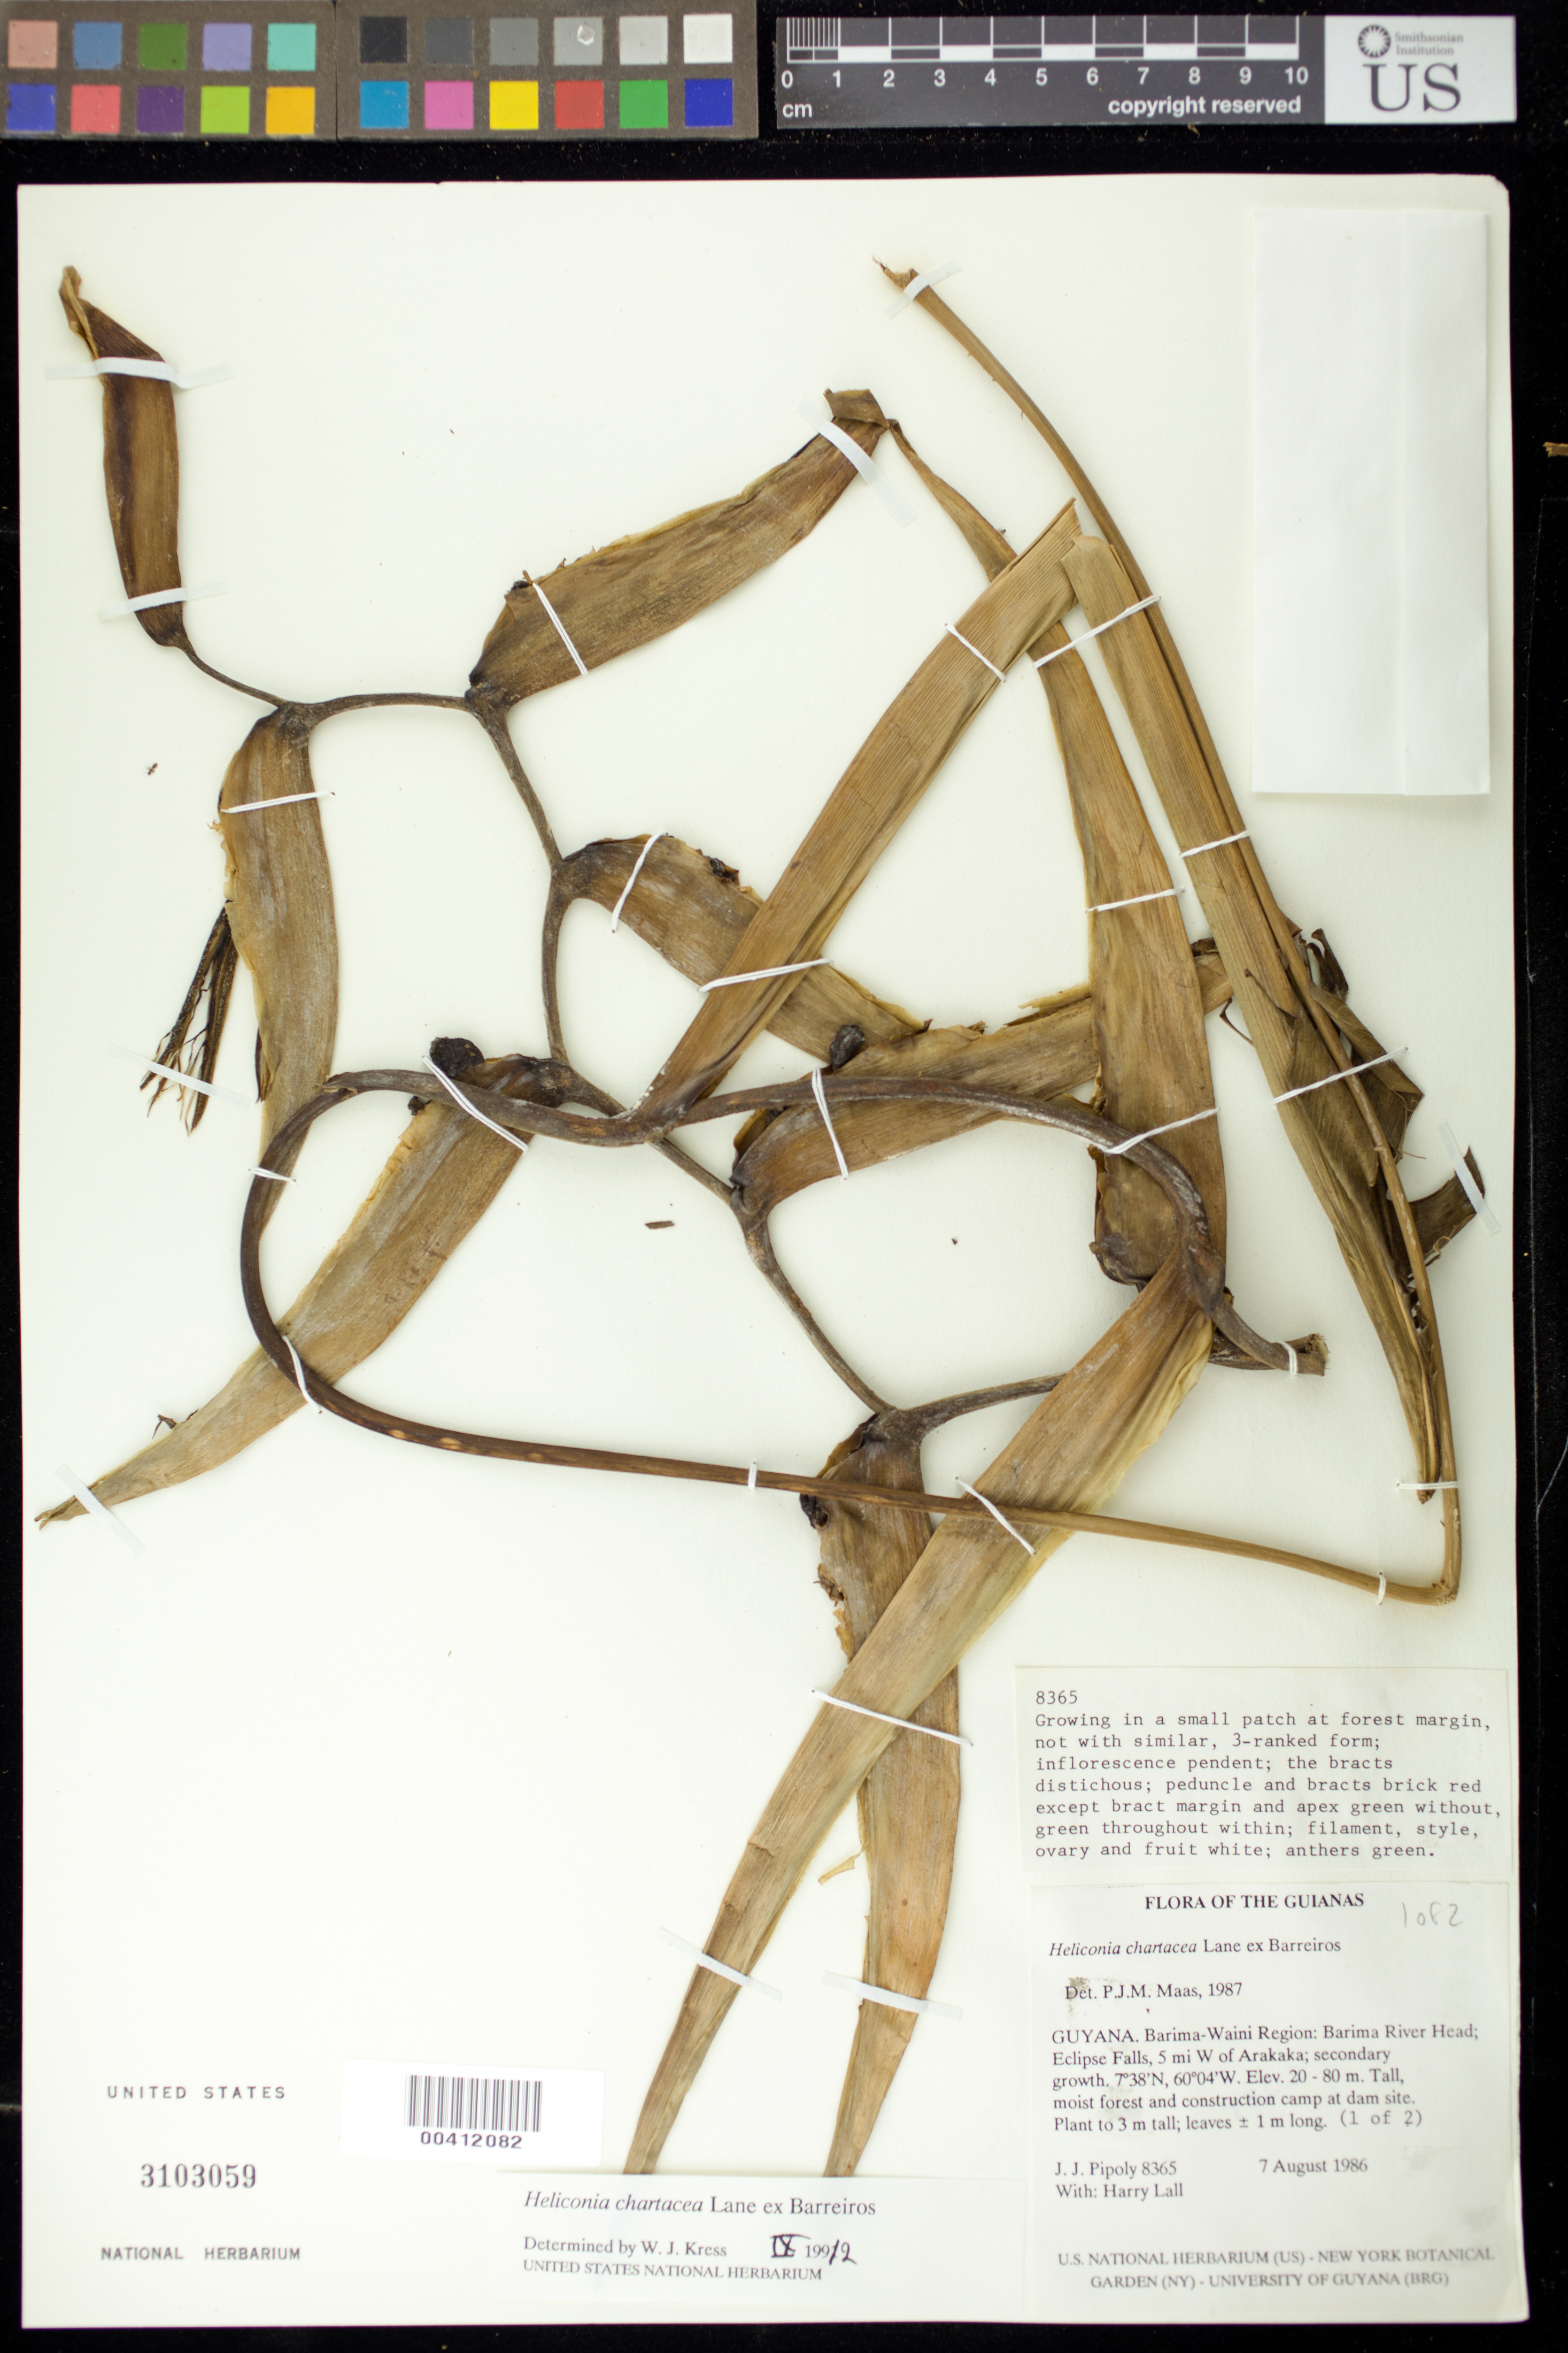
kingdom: Plantae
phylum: Tracheophyta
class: Liliopsida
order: Zingiberales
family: Heliconiaceae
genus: Heliconia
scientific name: Heliconia chartacea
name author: Lane ex Barreiros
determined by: Kress, W. J., (US), Smithsonian Institution - National Museum of Natural History (UNITED STATES)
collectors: J. J. Pipoly & H. Lall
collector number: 8365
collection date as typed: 07 Aug 1986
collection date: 1986-08-07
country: Guyana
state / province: Barima-Waini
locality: Barima river head, eclipse falls, 5 mi w of arakaka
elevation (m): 20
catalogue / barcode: US 3103059